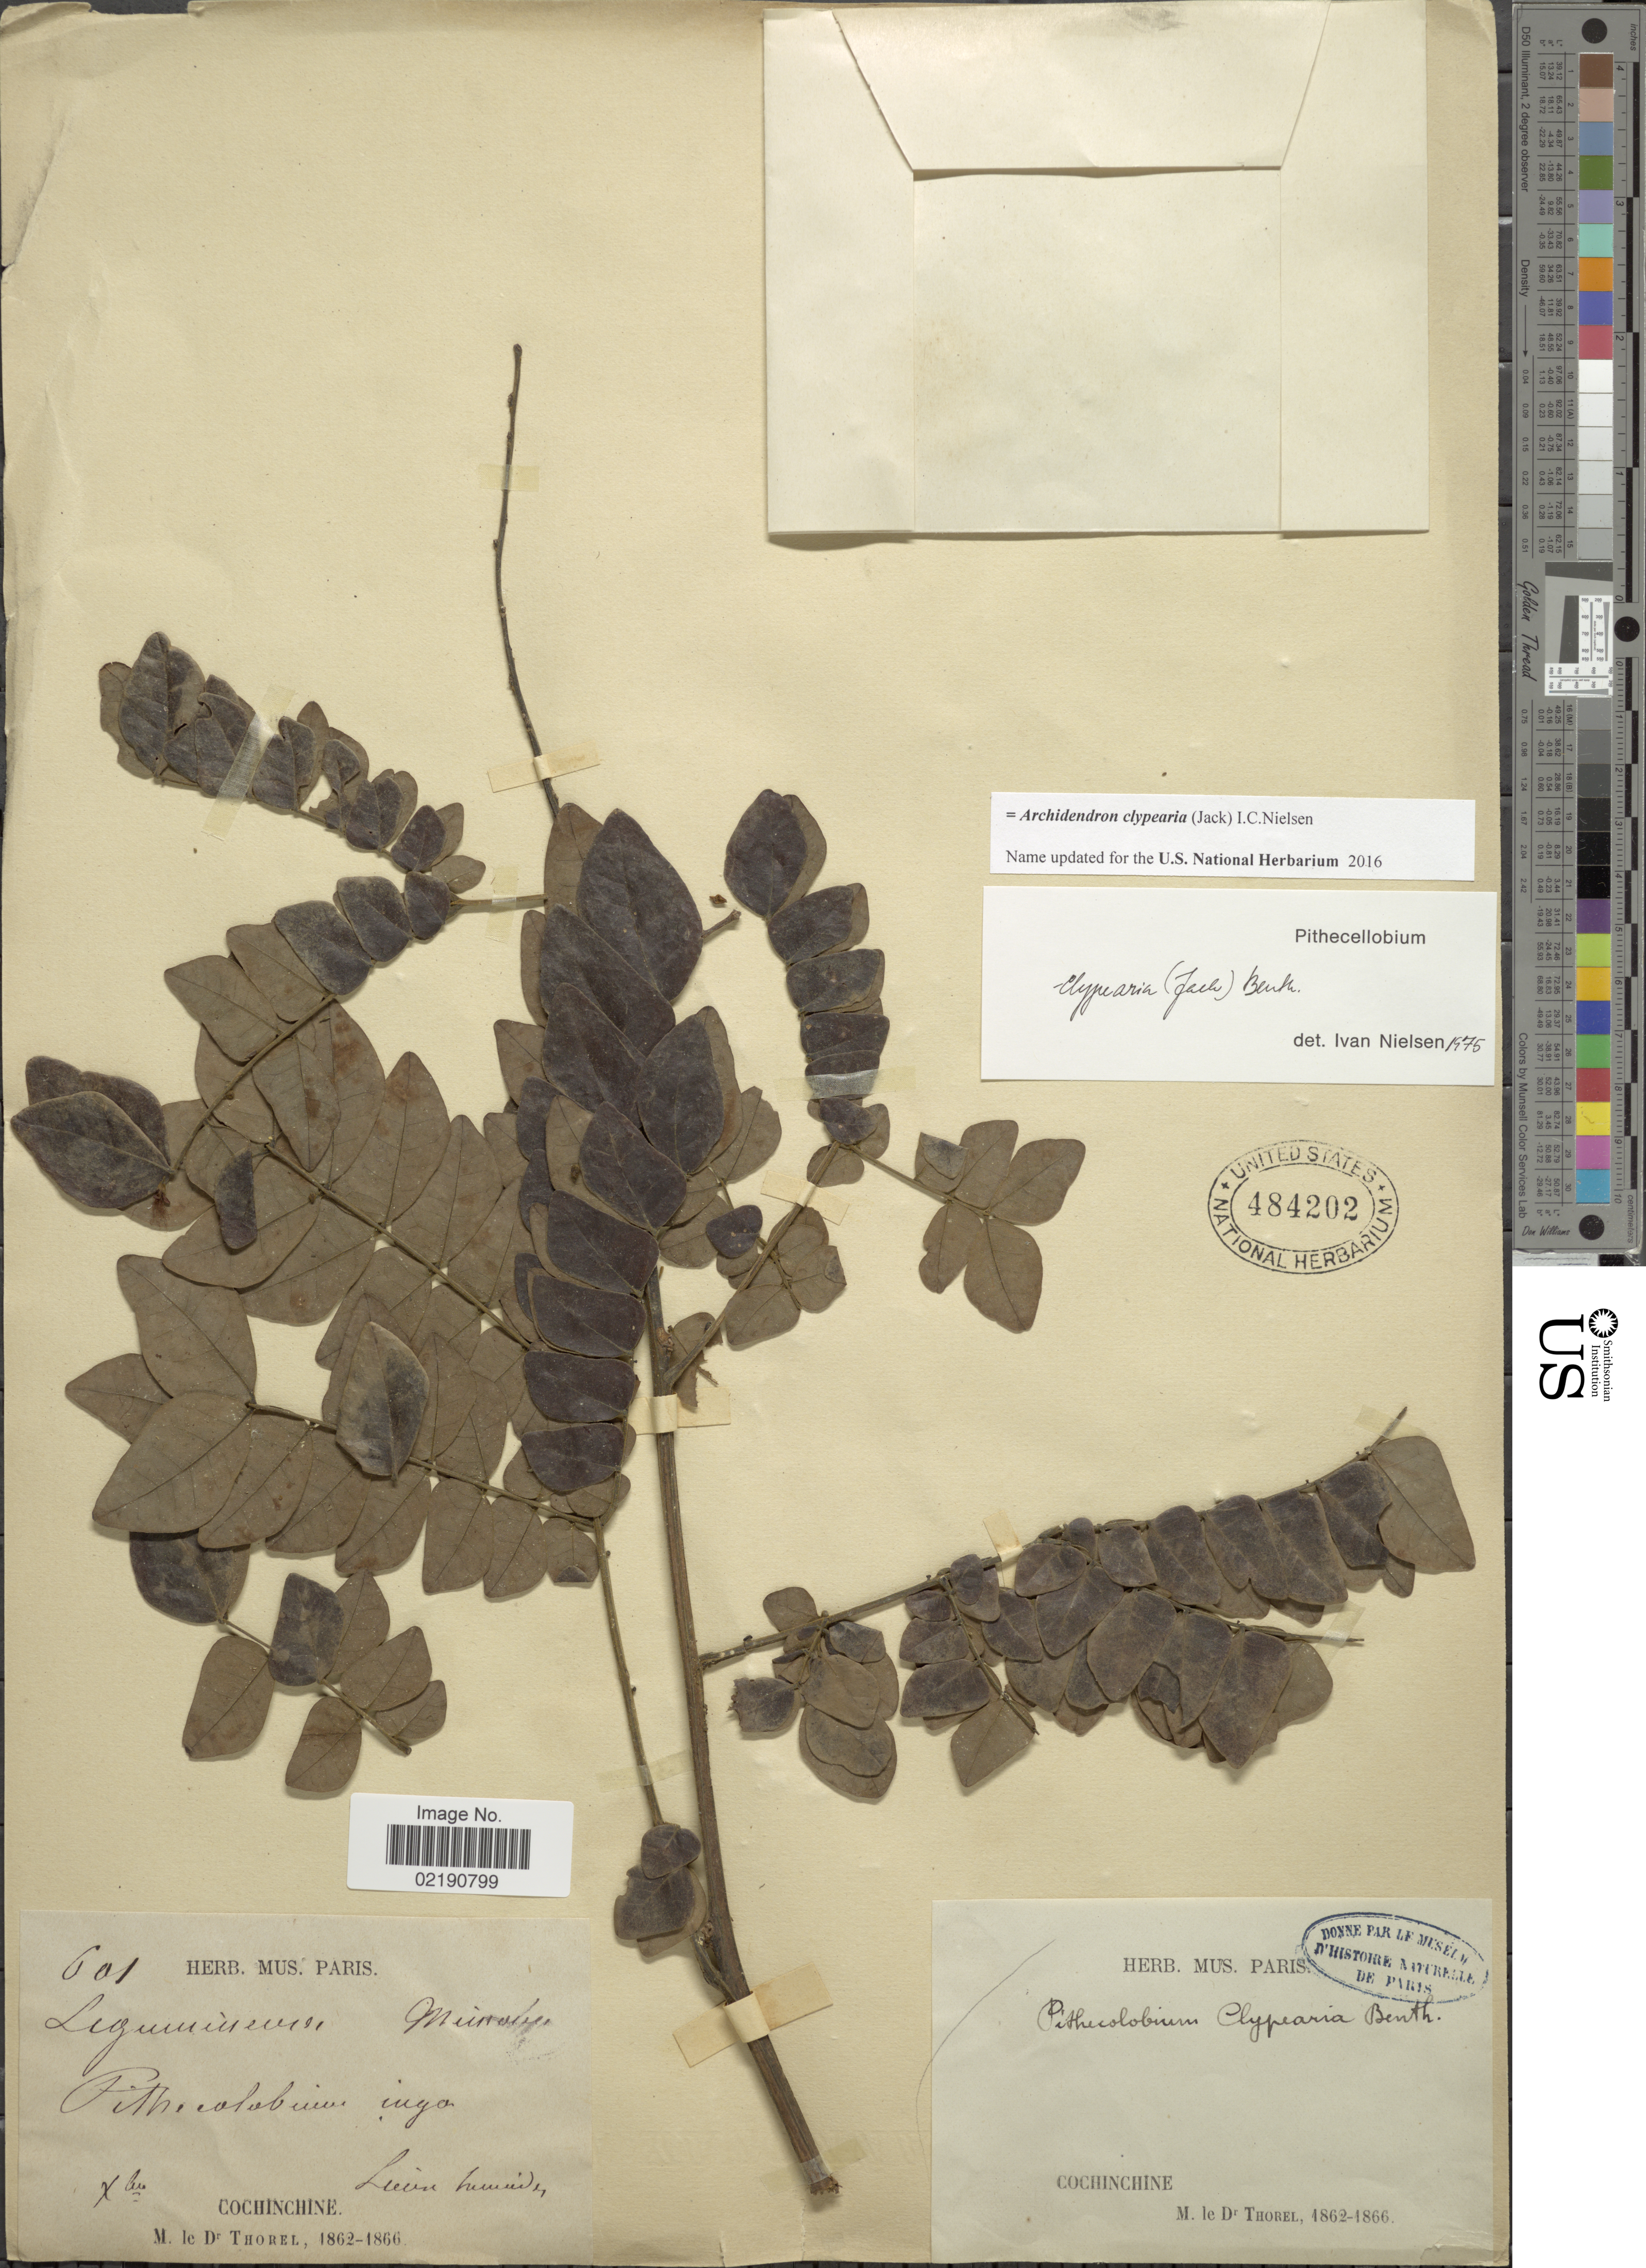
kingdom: Plantae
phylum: Tracheophyta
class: Magnoliopsida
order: Fabales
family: Fabaceae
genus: Archidendron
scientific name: Archidendron clypearia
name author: (Jack) I.C. Nielsen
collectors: M. de Thorel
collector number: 601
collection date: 1862-12/1866-12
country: Vietnam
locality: Cochinchine, Luiv humide [interpreted]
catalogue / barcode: US 484202